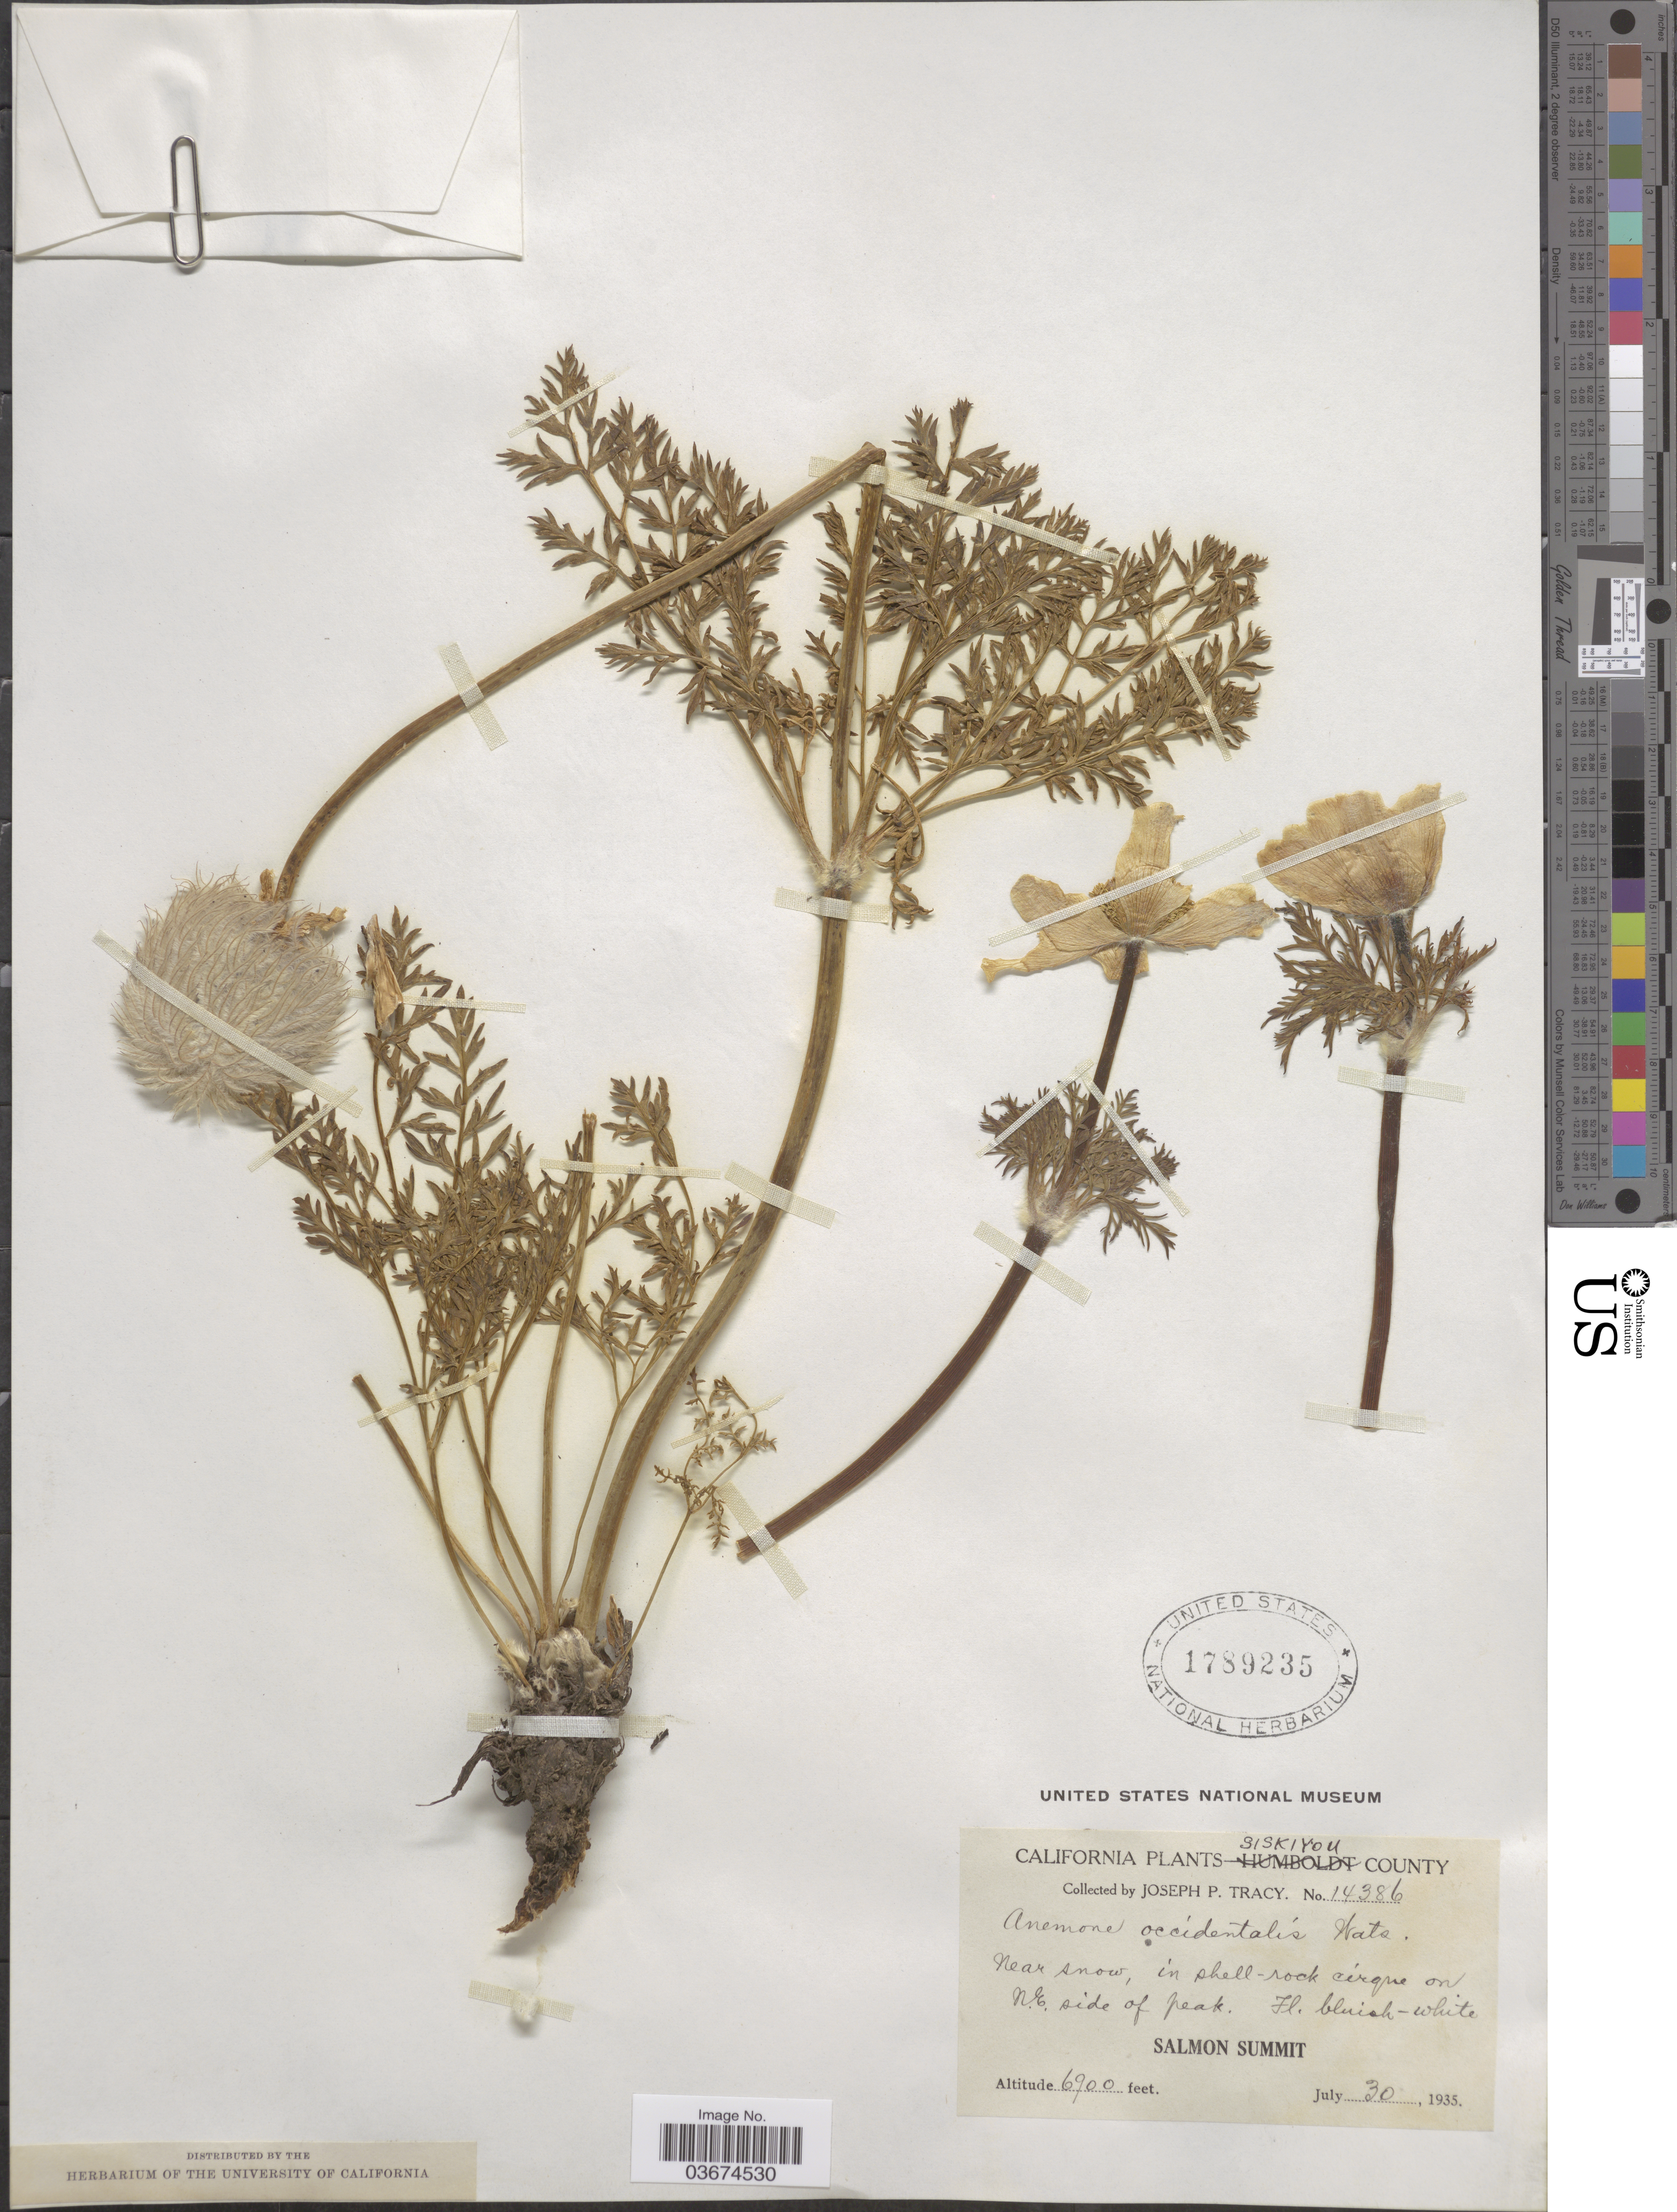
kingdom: Plantae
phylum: Tracheophyta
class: Magnoliopsida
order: Ranunculales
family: Ranunculaceae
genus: Pulsatilla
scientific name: Pulsatilla occidentalis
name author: (S. Watson) Freyn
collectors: J. Tracy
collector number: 14386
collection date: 1935-07-30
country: United States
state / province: California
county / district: Siskiyou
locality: Siskiyou County. N.E. side of peak. Salmon Summit.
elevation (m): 2103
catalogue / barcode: US 1789235